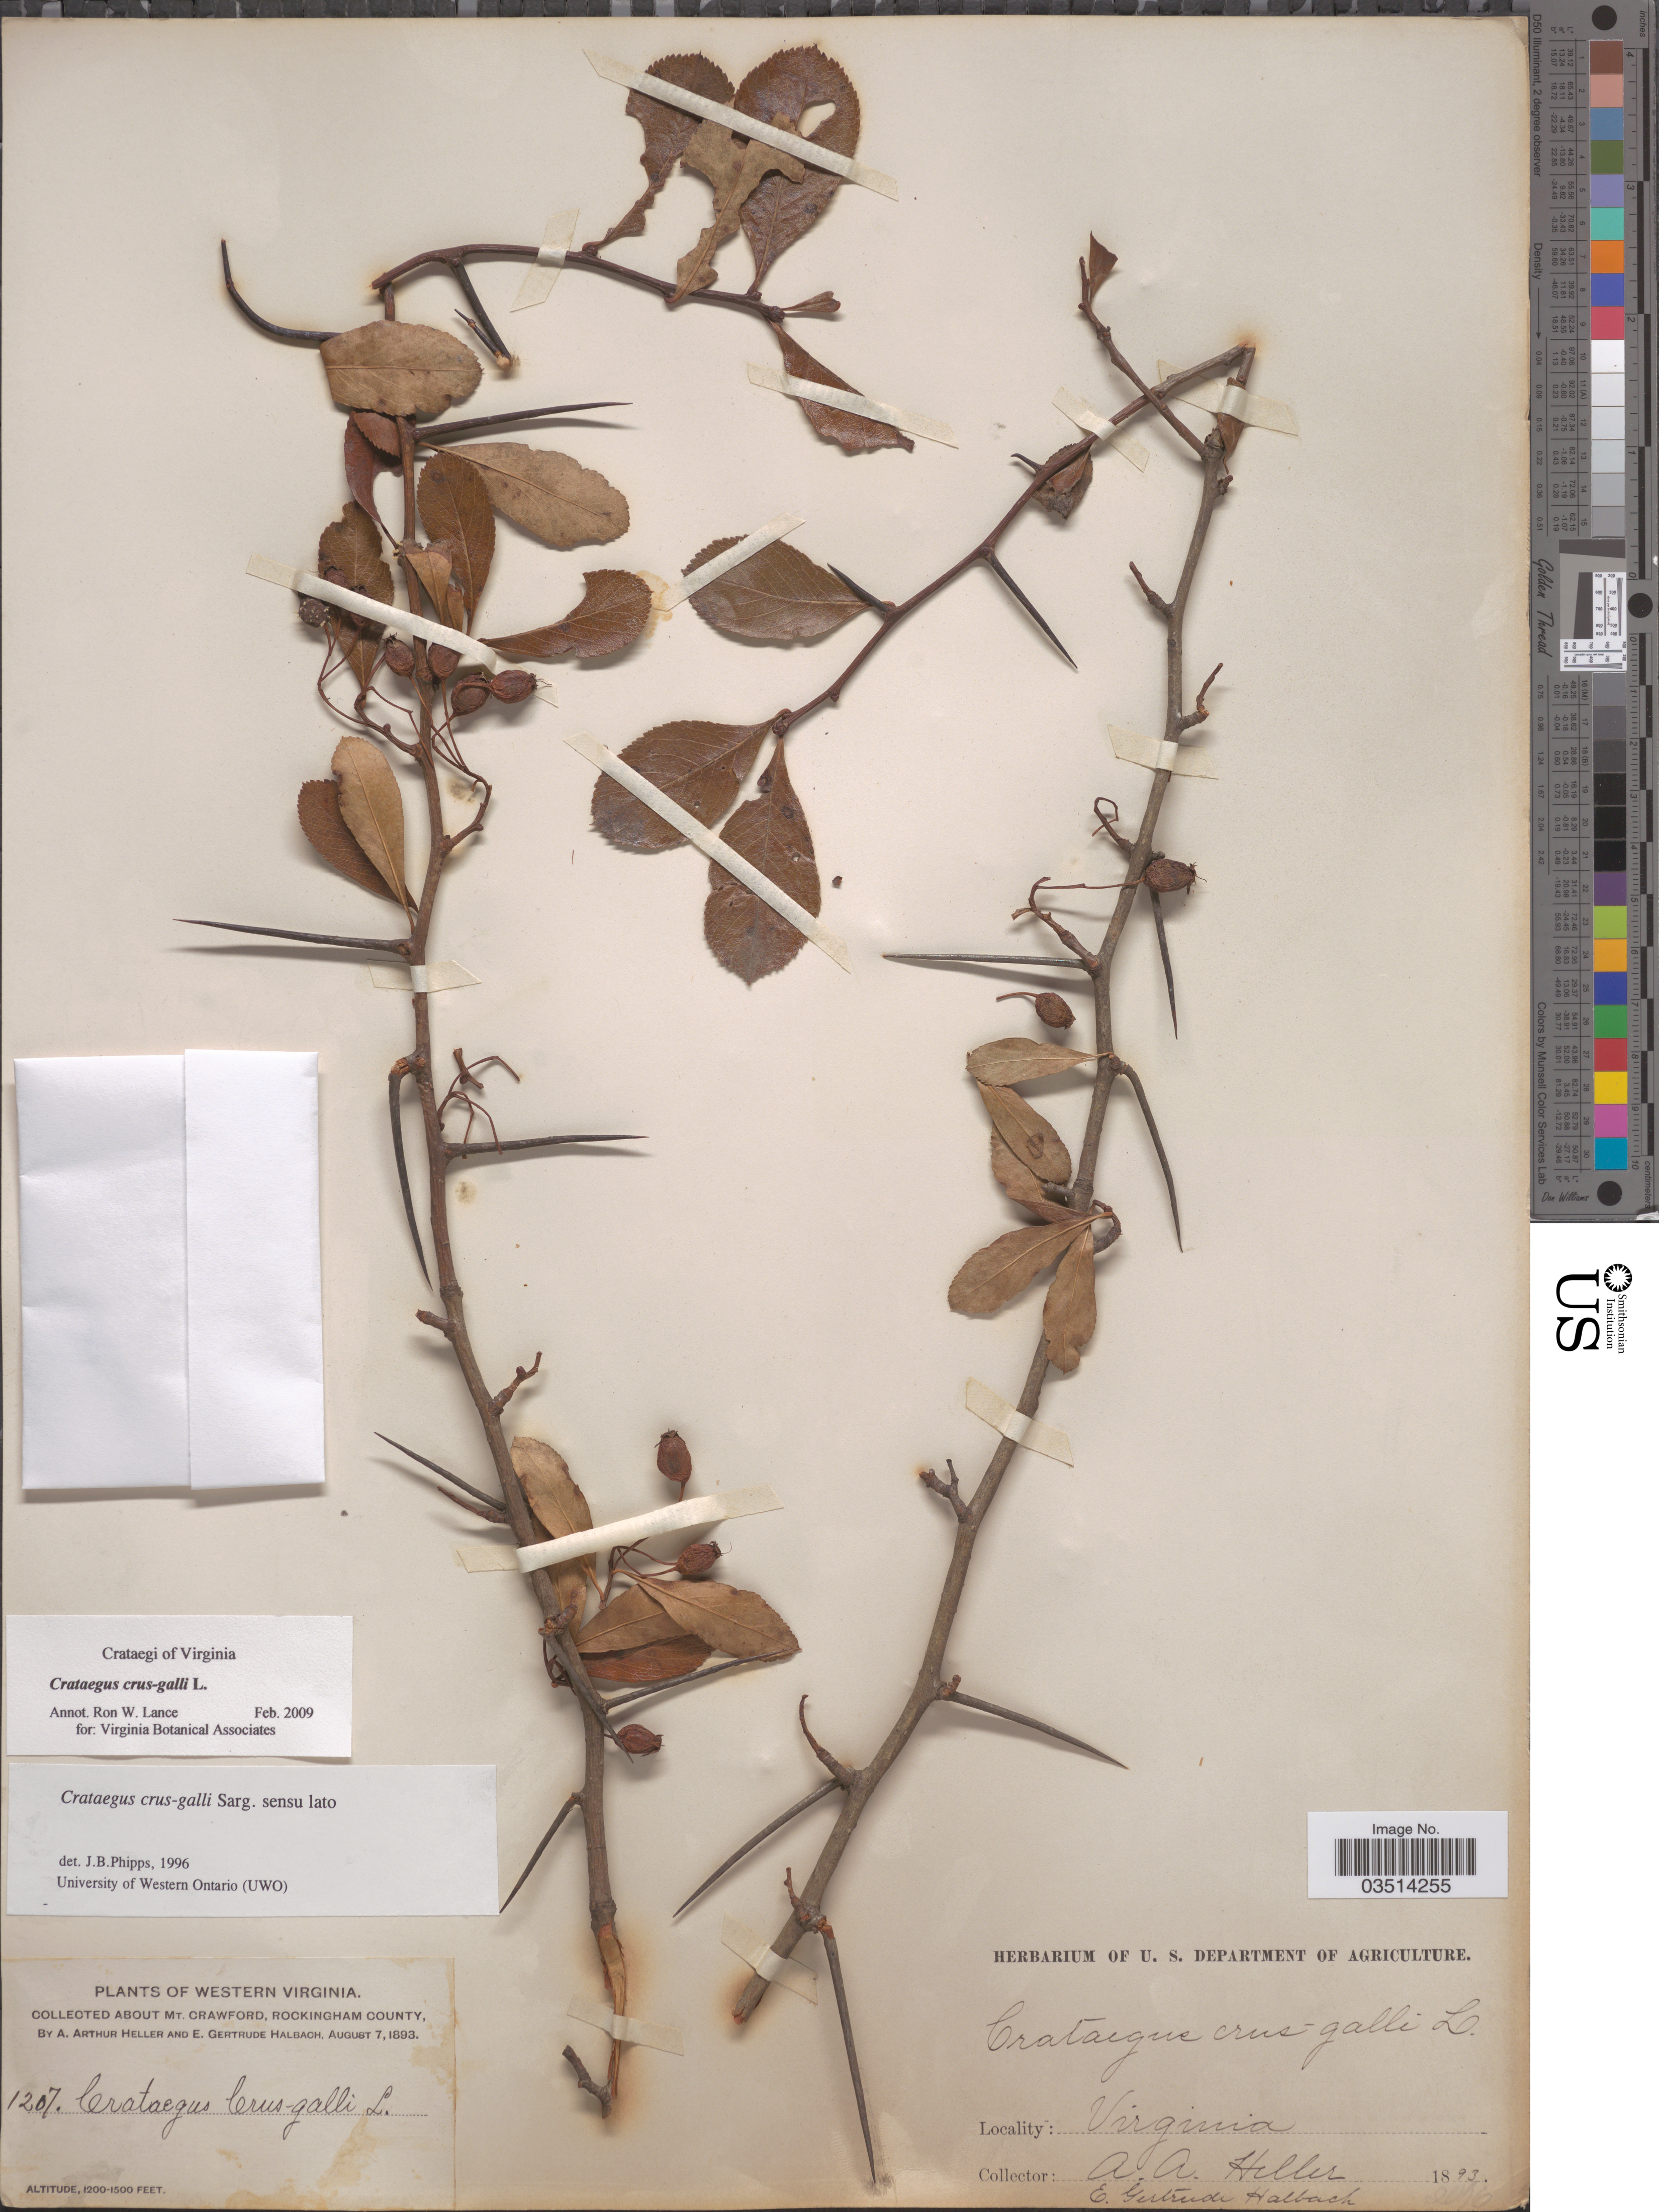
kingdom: Plantae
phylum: Tracheophyta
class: Magnoliopsida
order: Rosales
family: Rosaceae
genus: Crataegus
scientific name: Crataegus crus-galli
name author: L.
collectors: A. A. Heller & E. G. Halbach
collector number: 1207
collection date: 1893-08-07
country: United States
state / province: Virginia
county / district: Rockingham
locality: Western Virginia. About Mt. Crawford, Rockingham County.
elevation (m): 366